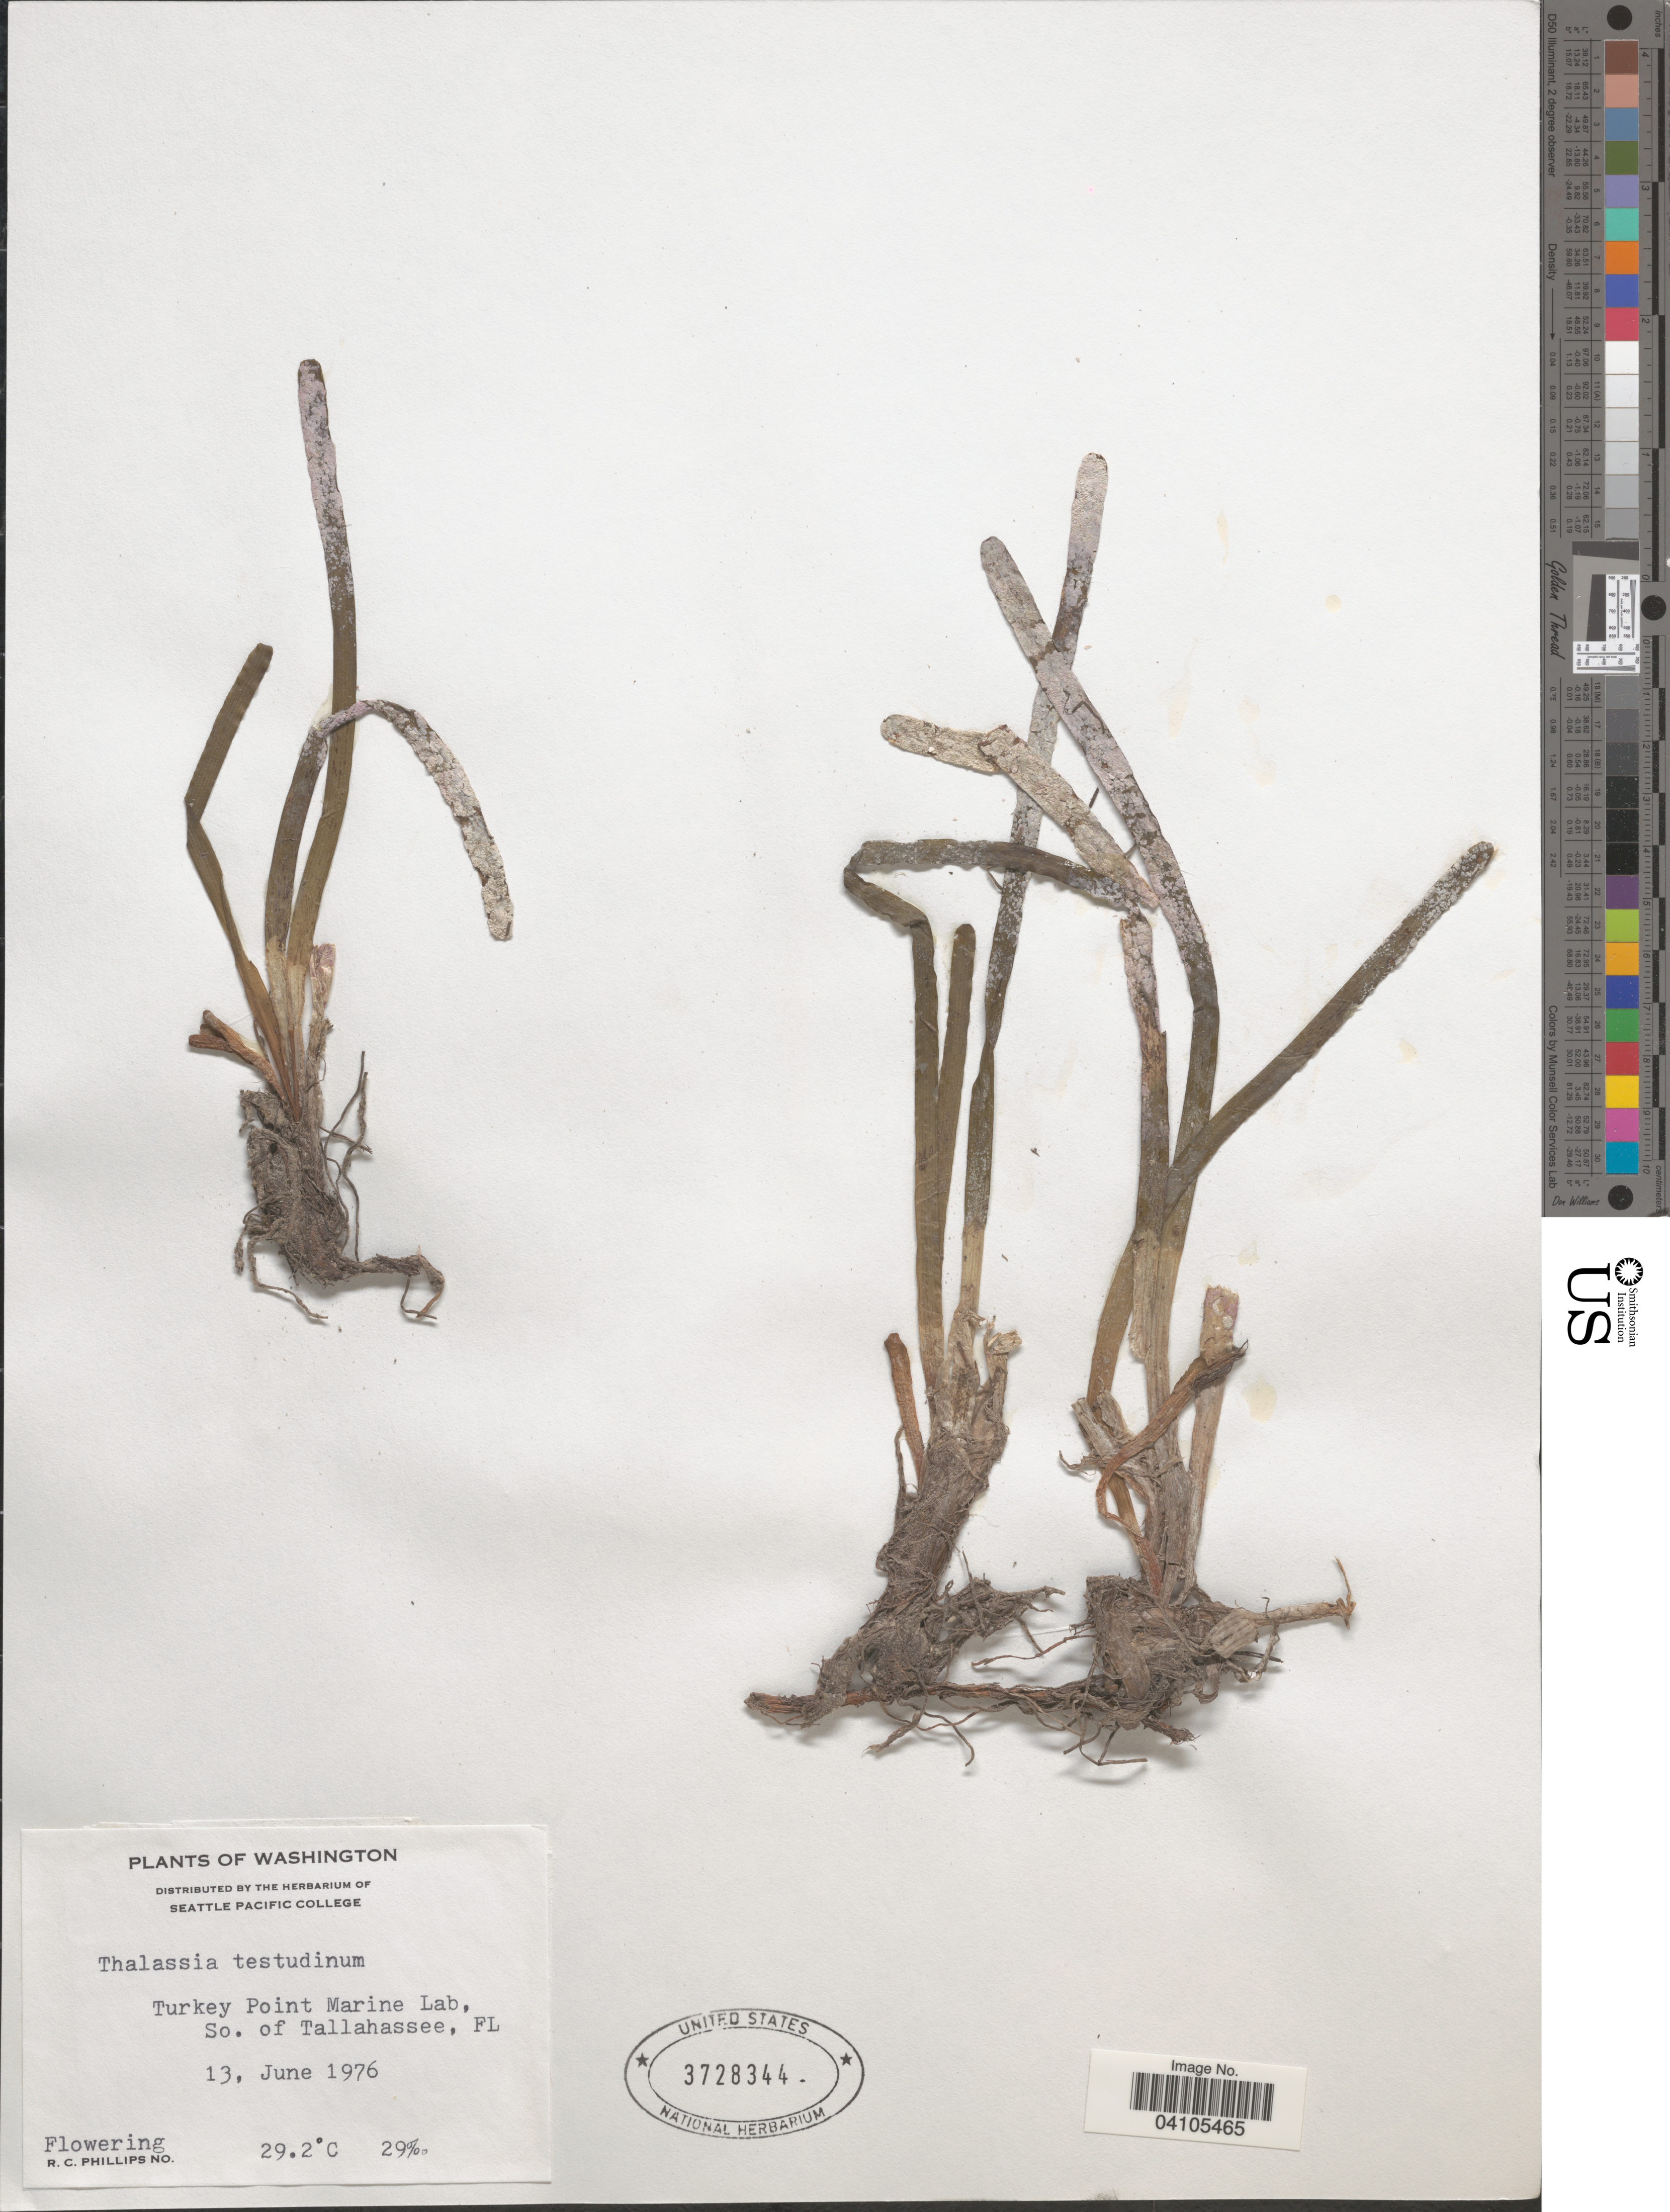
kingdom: Plantae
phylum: Tracheophyta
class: Liliopsida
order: Alismatales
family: Hydrocharitaceae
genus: Thalassia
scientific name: Thalassia testudinum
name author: Banks & Sol. ex K.D. Koenig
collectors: R. C. Phillips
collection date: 1976-06-13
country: United States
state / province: Florida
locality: Turkey Point Marine Lab, So. of Tallahassee.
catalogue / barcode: US 3728344